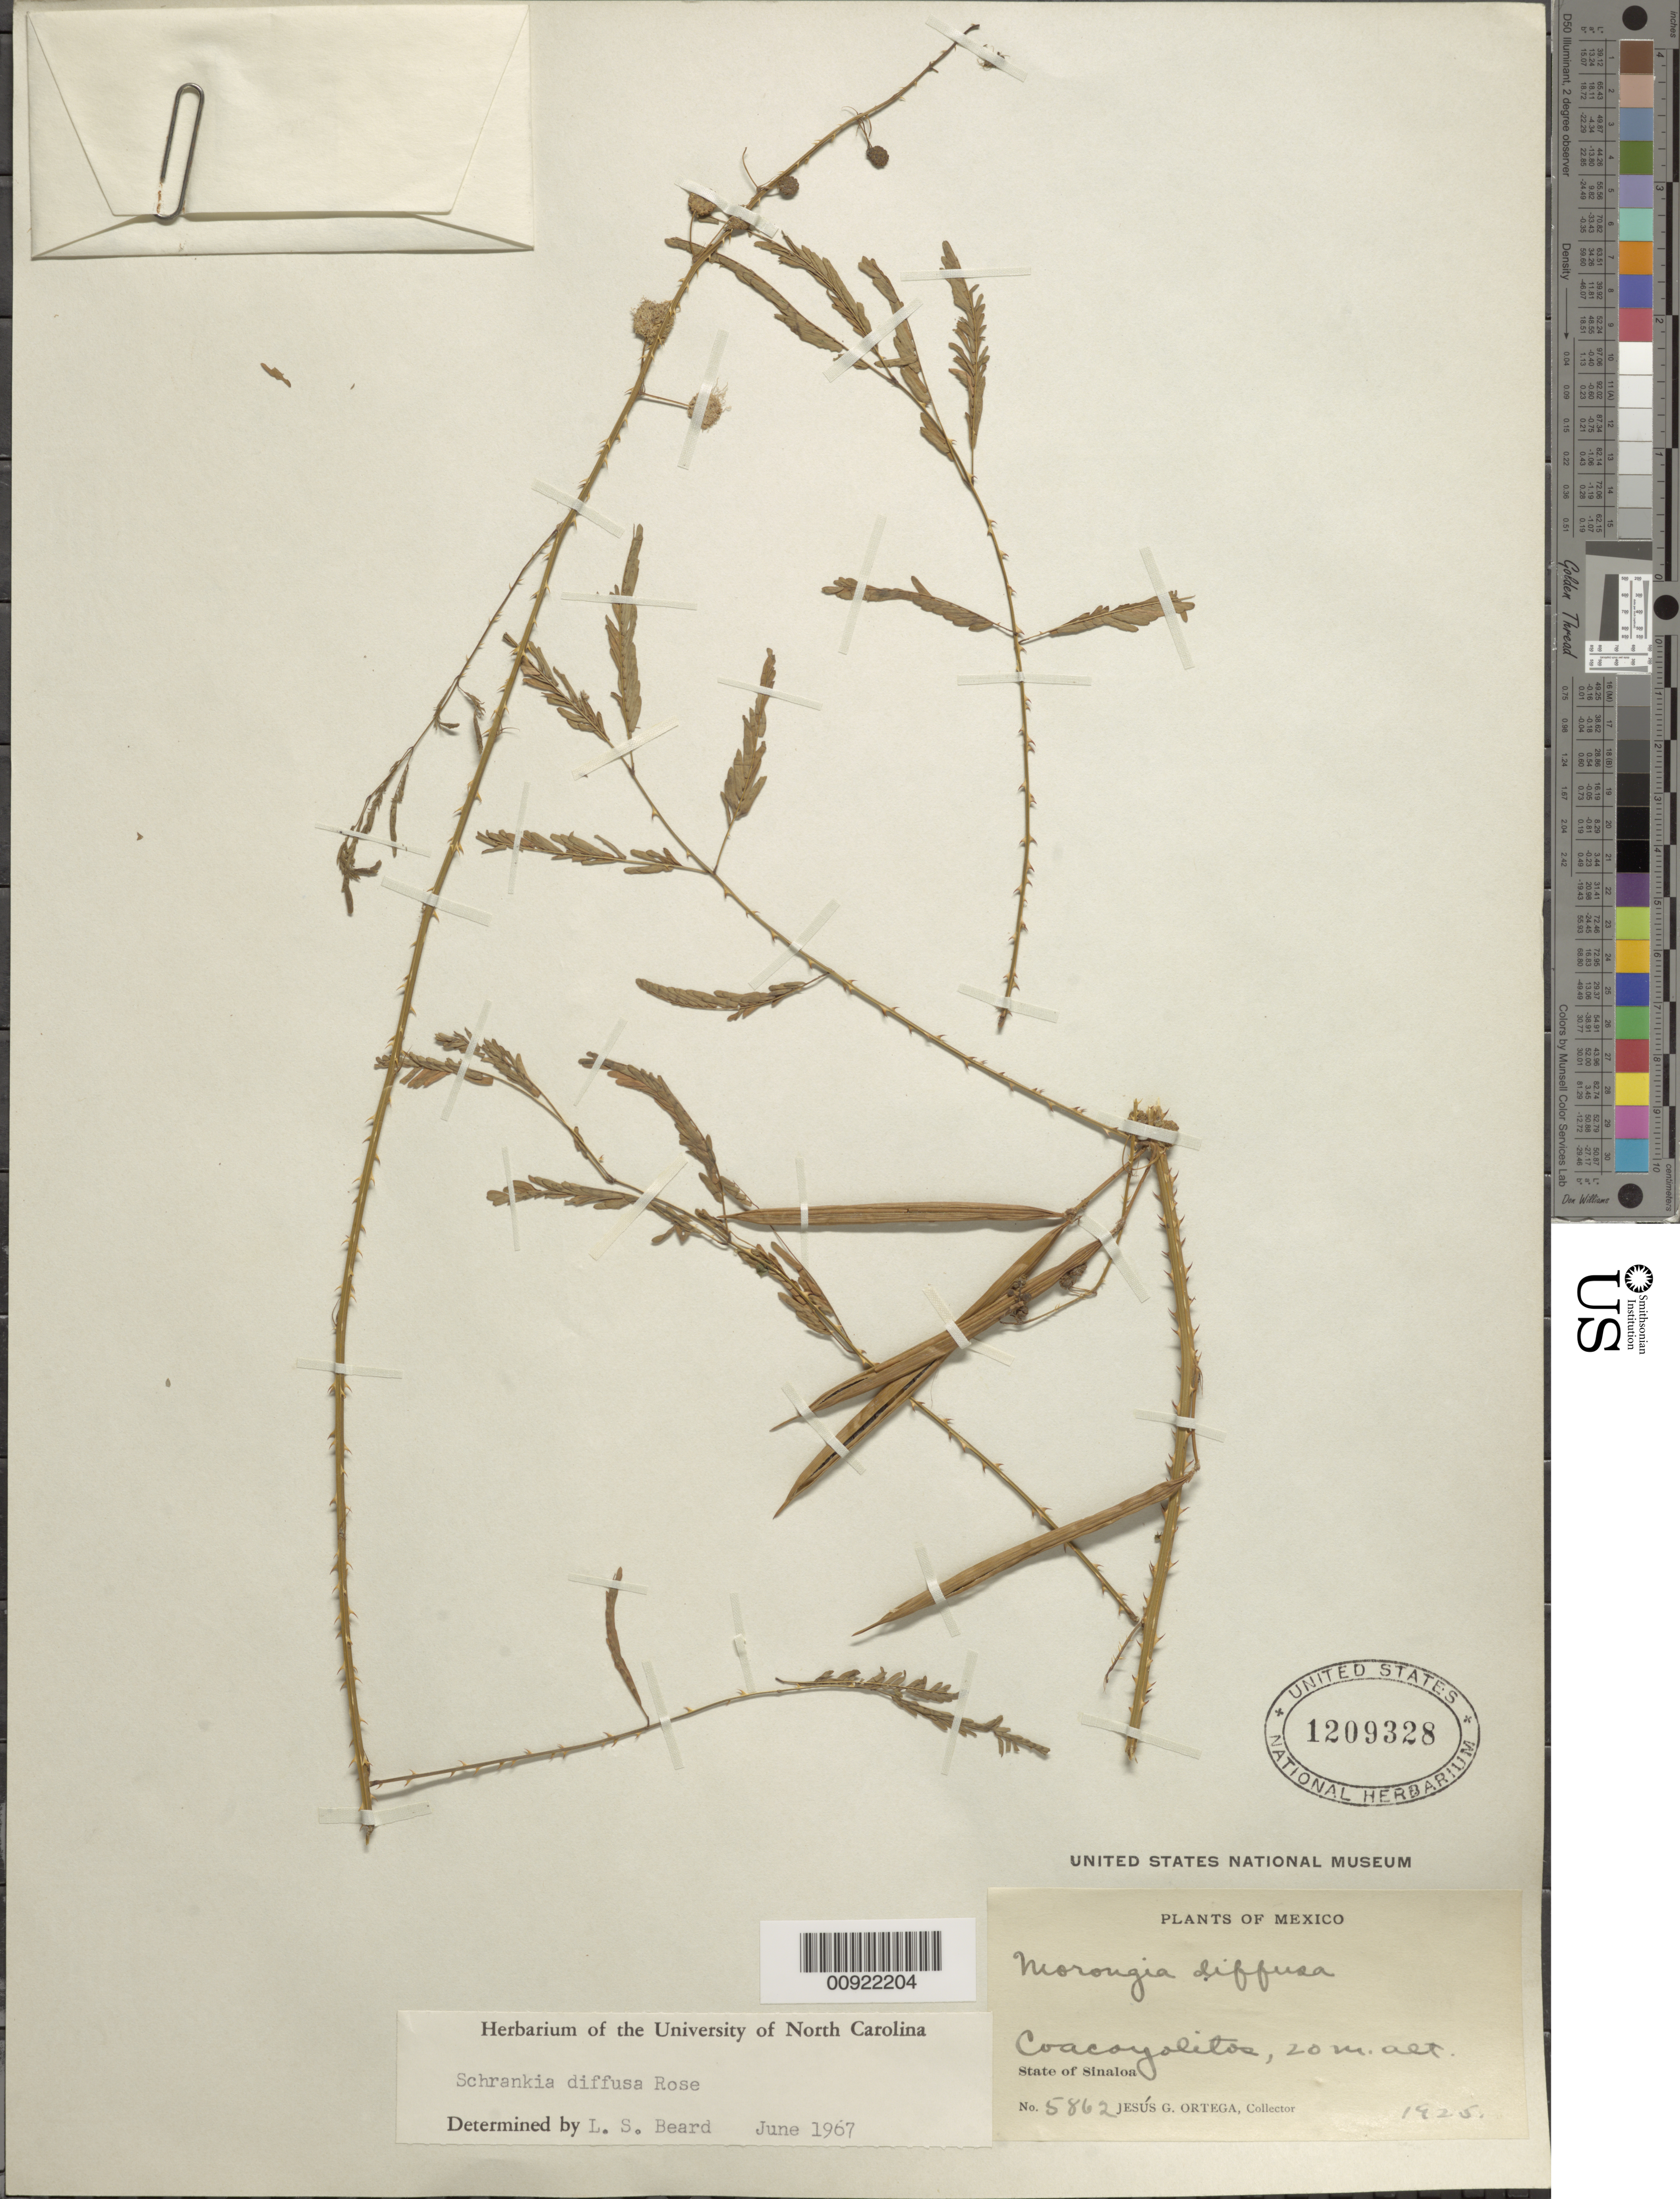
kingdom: Plantae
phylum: Tracheophyta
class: Magnoliopsida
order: Fabales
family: Fabaceae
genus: Mimosa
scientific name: Mimosa geminata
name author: DC.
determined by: Strong, M. T., (US), Smithsonian Institution - National Museum of Natural History (UNITED STATES)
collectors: J. Ortega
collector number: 5862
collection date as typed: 1925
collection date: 1925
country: Mexico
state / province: Sinaloa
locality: Coacoyolitos, State of Sinaloa.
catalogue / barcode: US 1209328